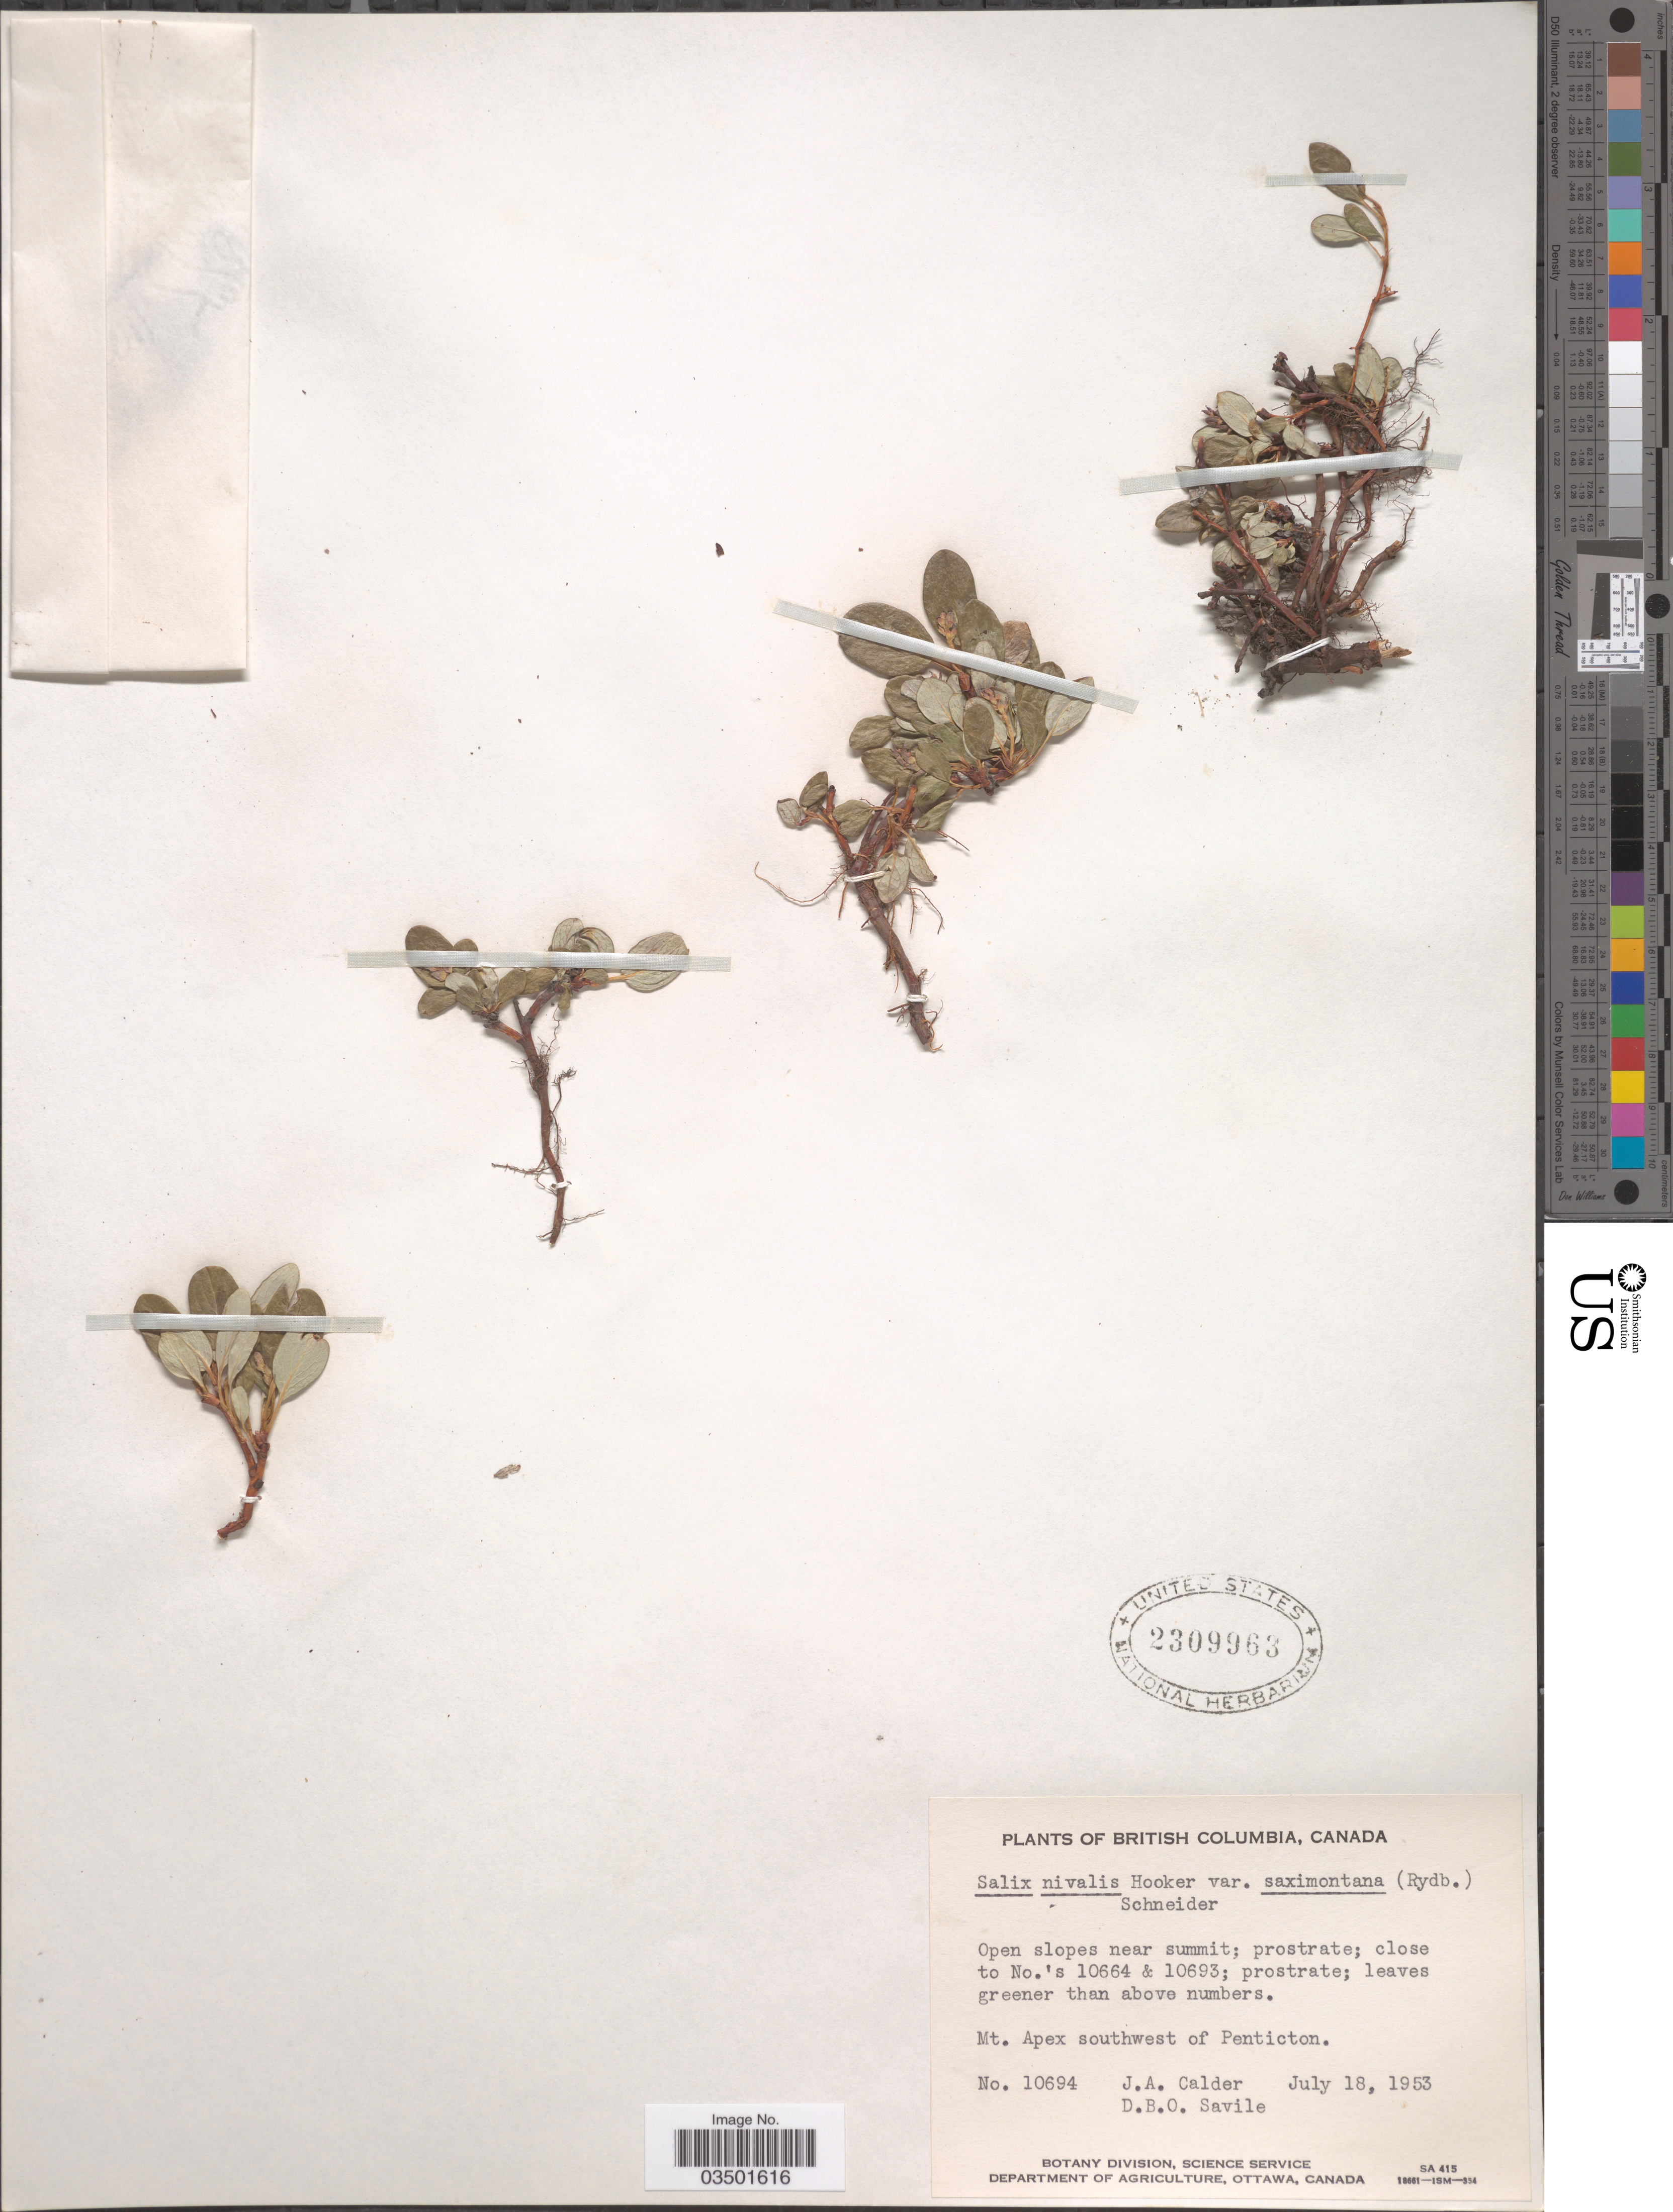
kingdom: Plantae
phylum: Tracheophyta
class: Magnoliopsida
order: Malpighiales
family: Salicaceae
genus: Salix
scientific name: Salix nivalis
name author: Hook.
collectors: J. A. Calder & D. Savile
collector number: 10694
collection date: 1953-07-18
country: Canada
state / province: British Columbia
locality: Mt. Apex southwest of Penticton.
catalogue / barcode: US 2309963